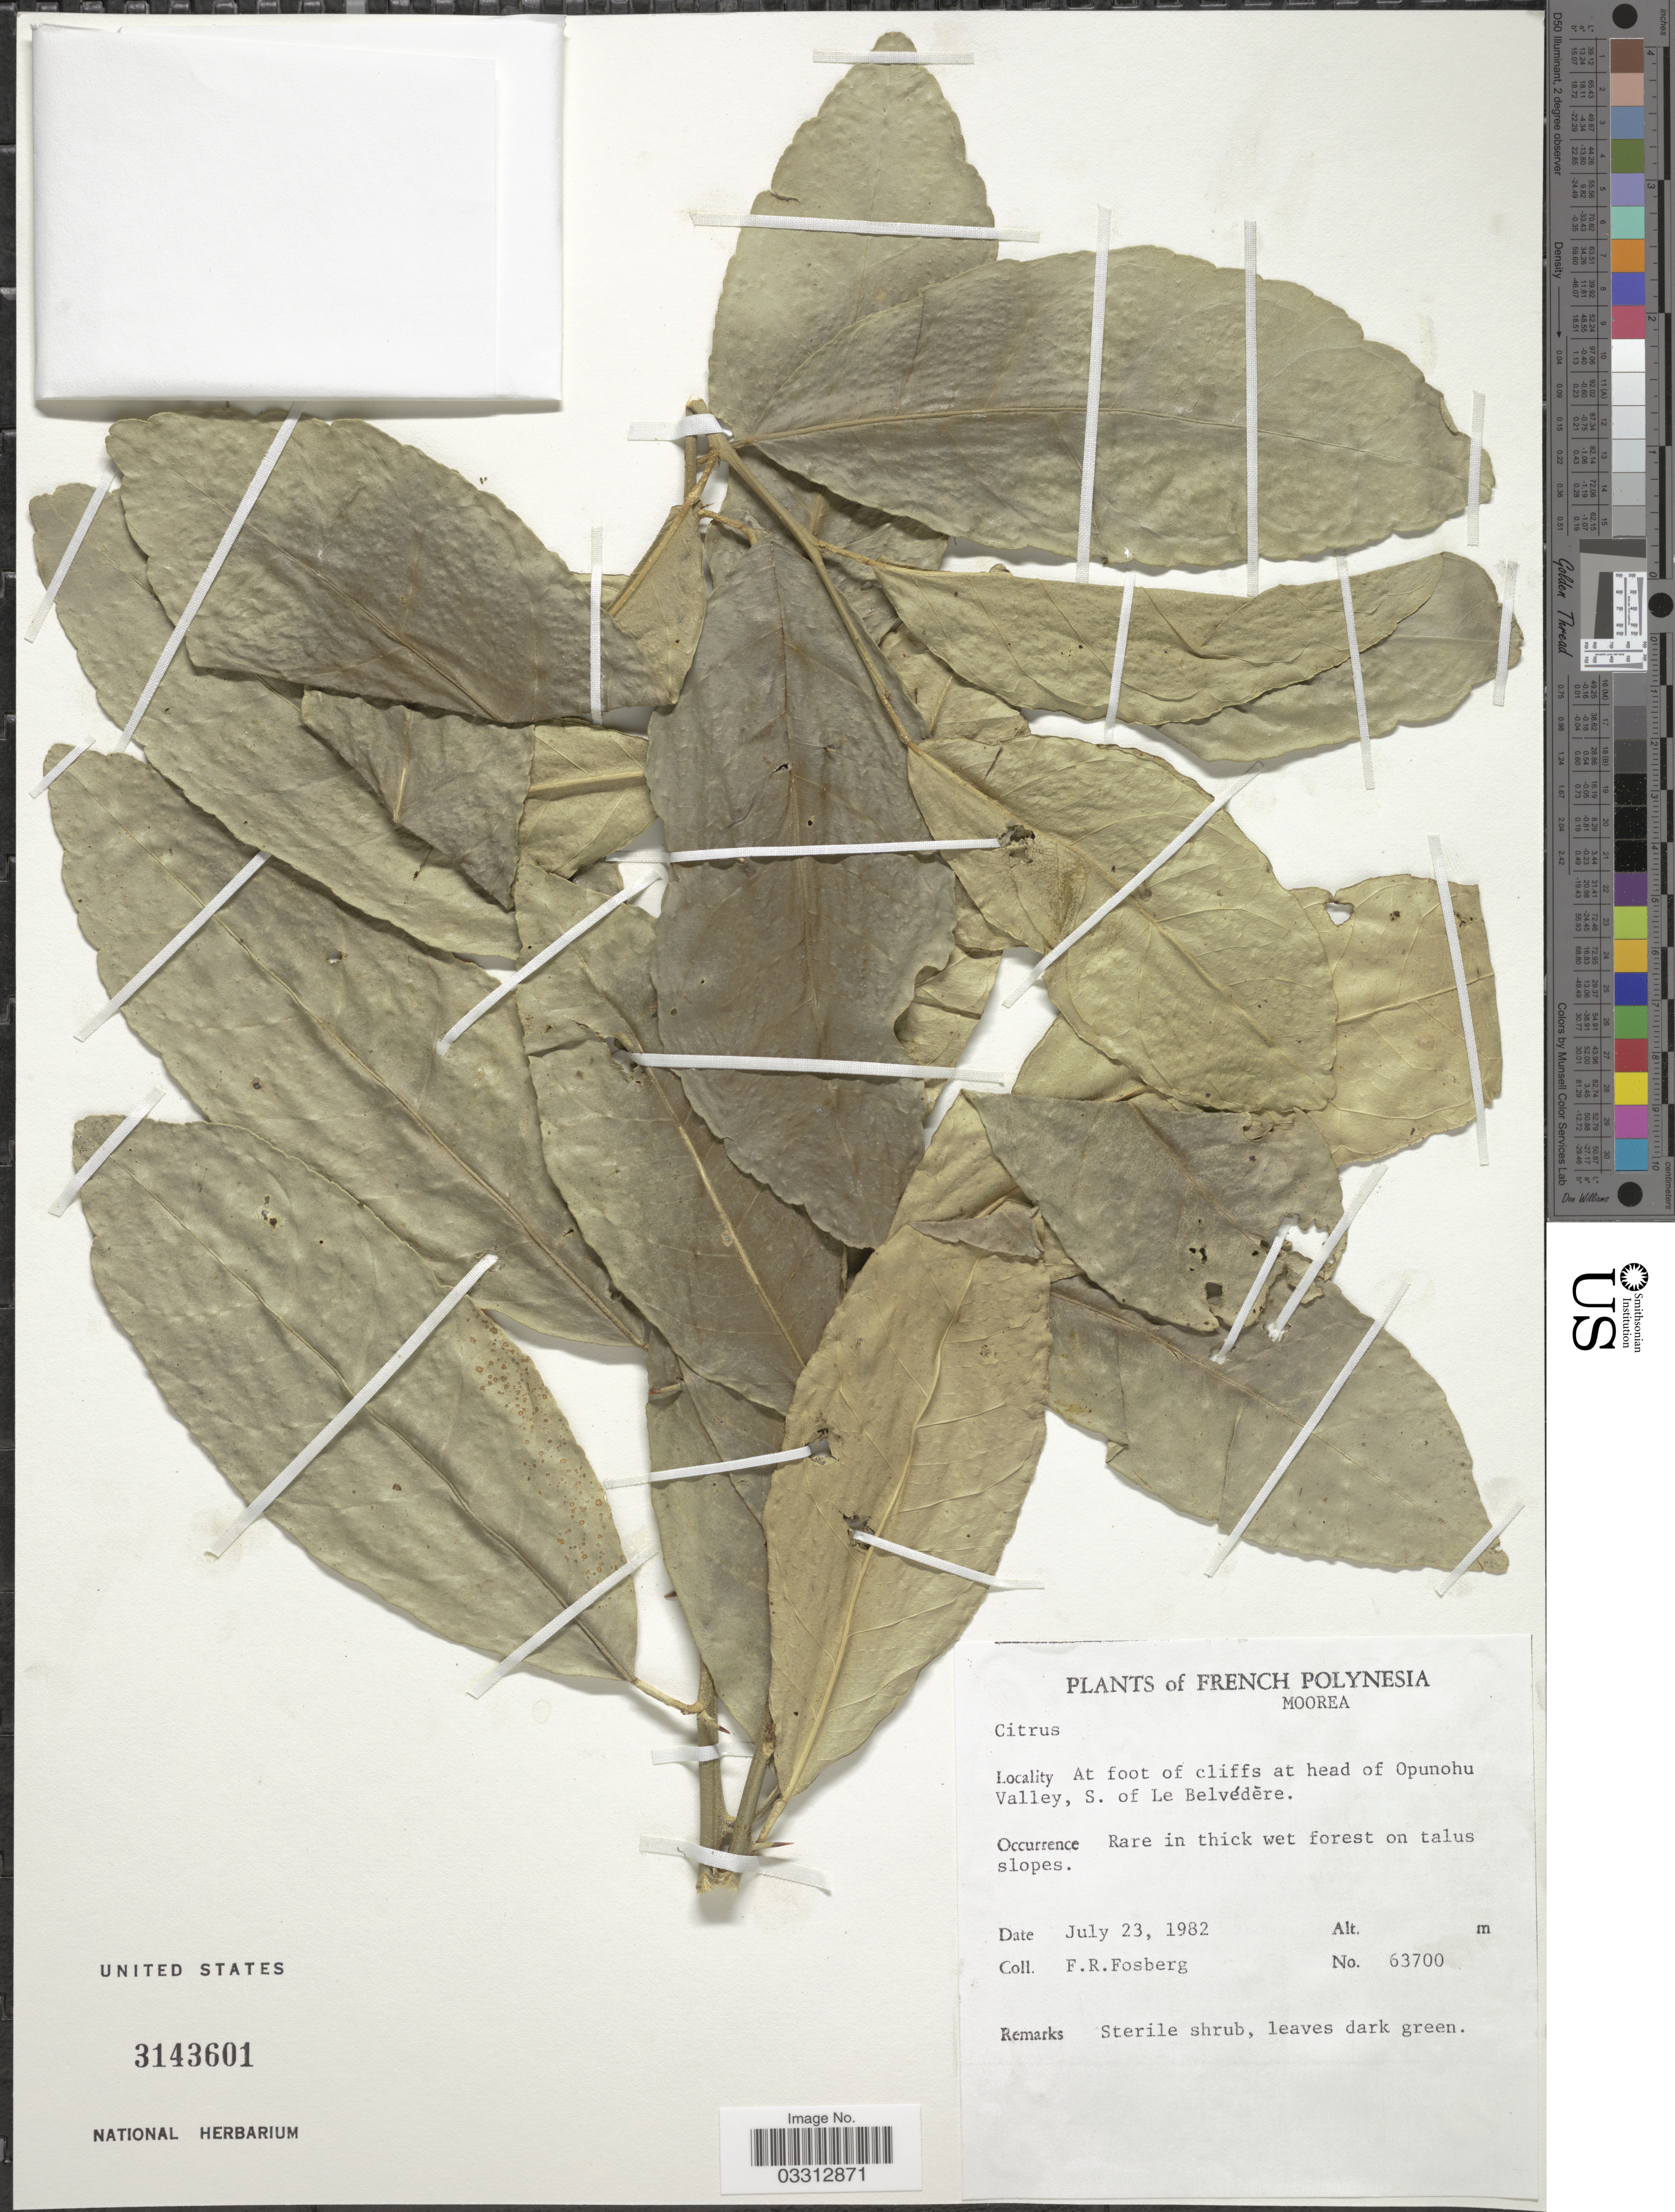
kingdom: Plantae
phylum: Tracheophyta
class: Magnoliopsida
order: Sapindales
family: Rutaceae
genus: Citrus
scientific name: Citrus sp.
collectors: F. R. Fosberg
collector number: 63700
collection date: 1982-07-23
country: French Polynesia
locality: Moorea. At foot of cliffs at head of Opunohu Valley, S. of Le Belvédère.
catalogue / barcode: US 3143601